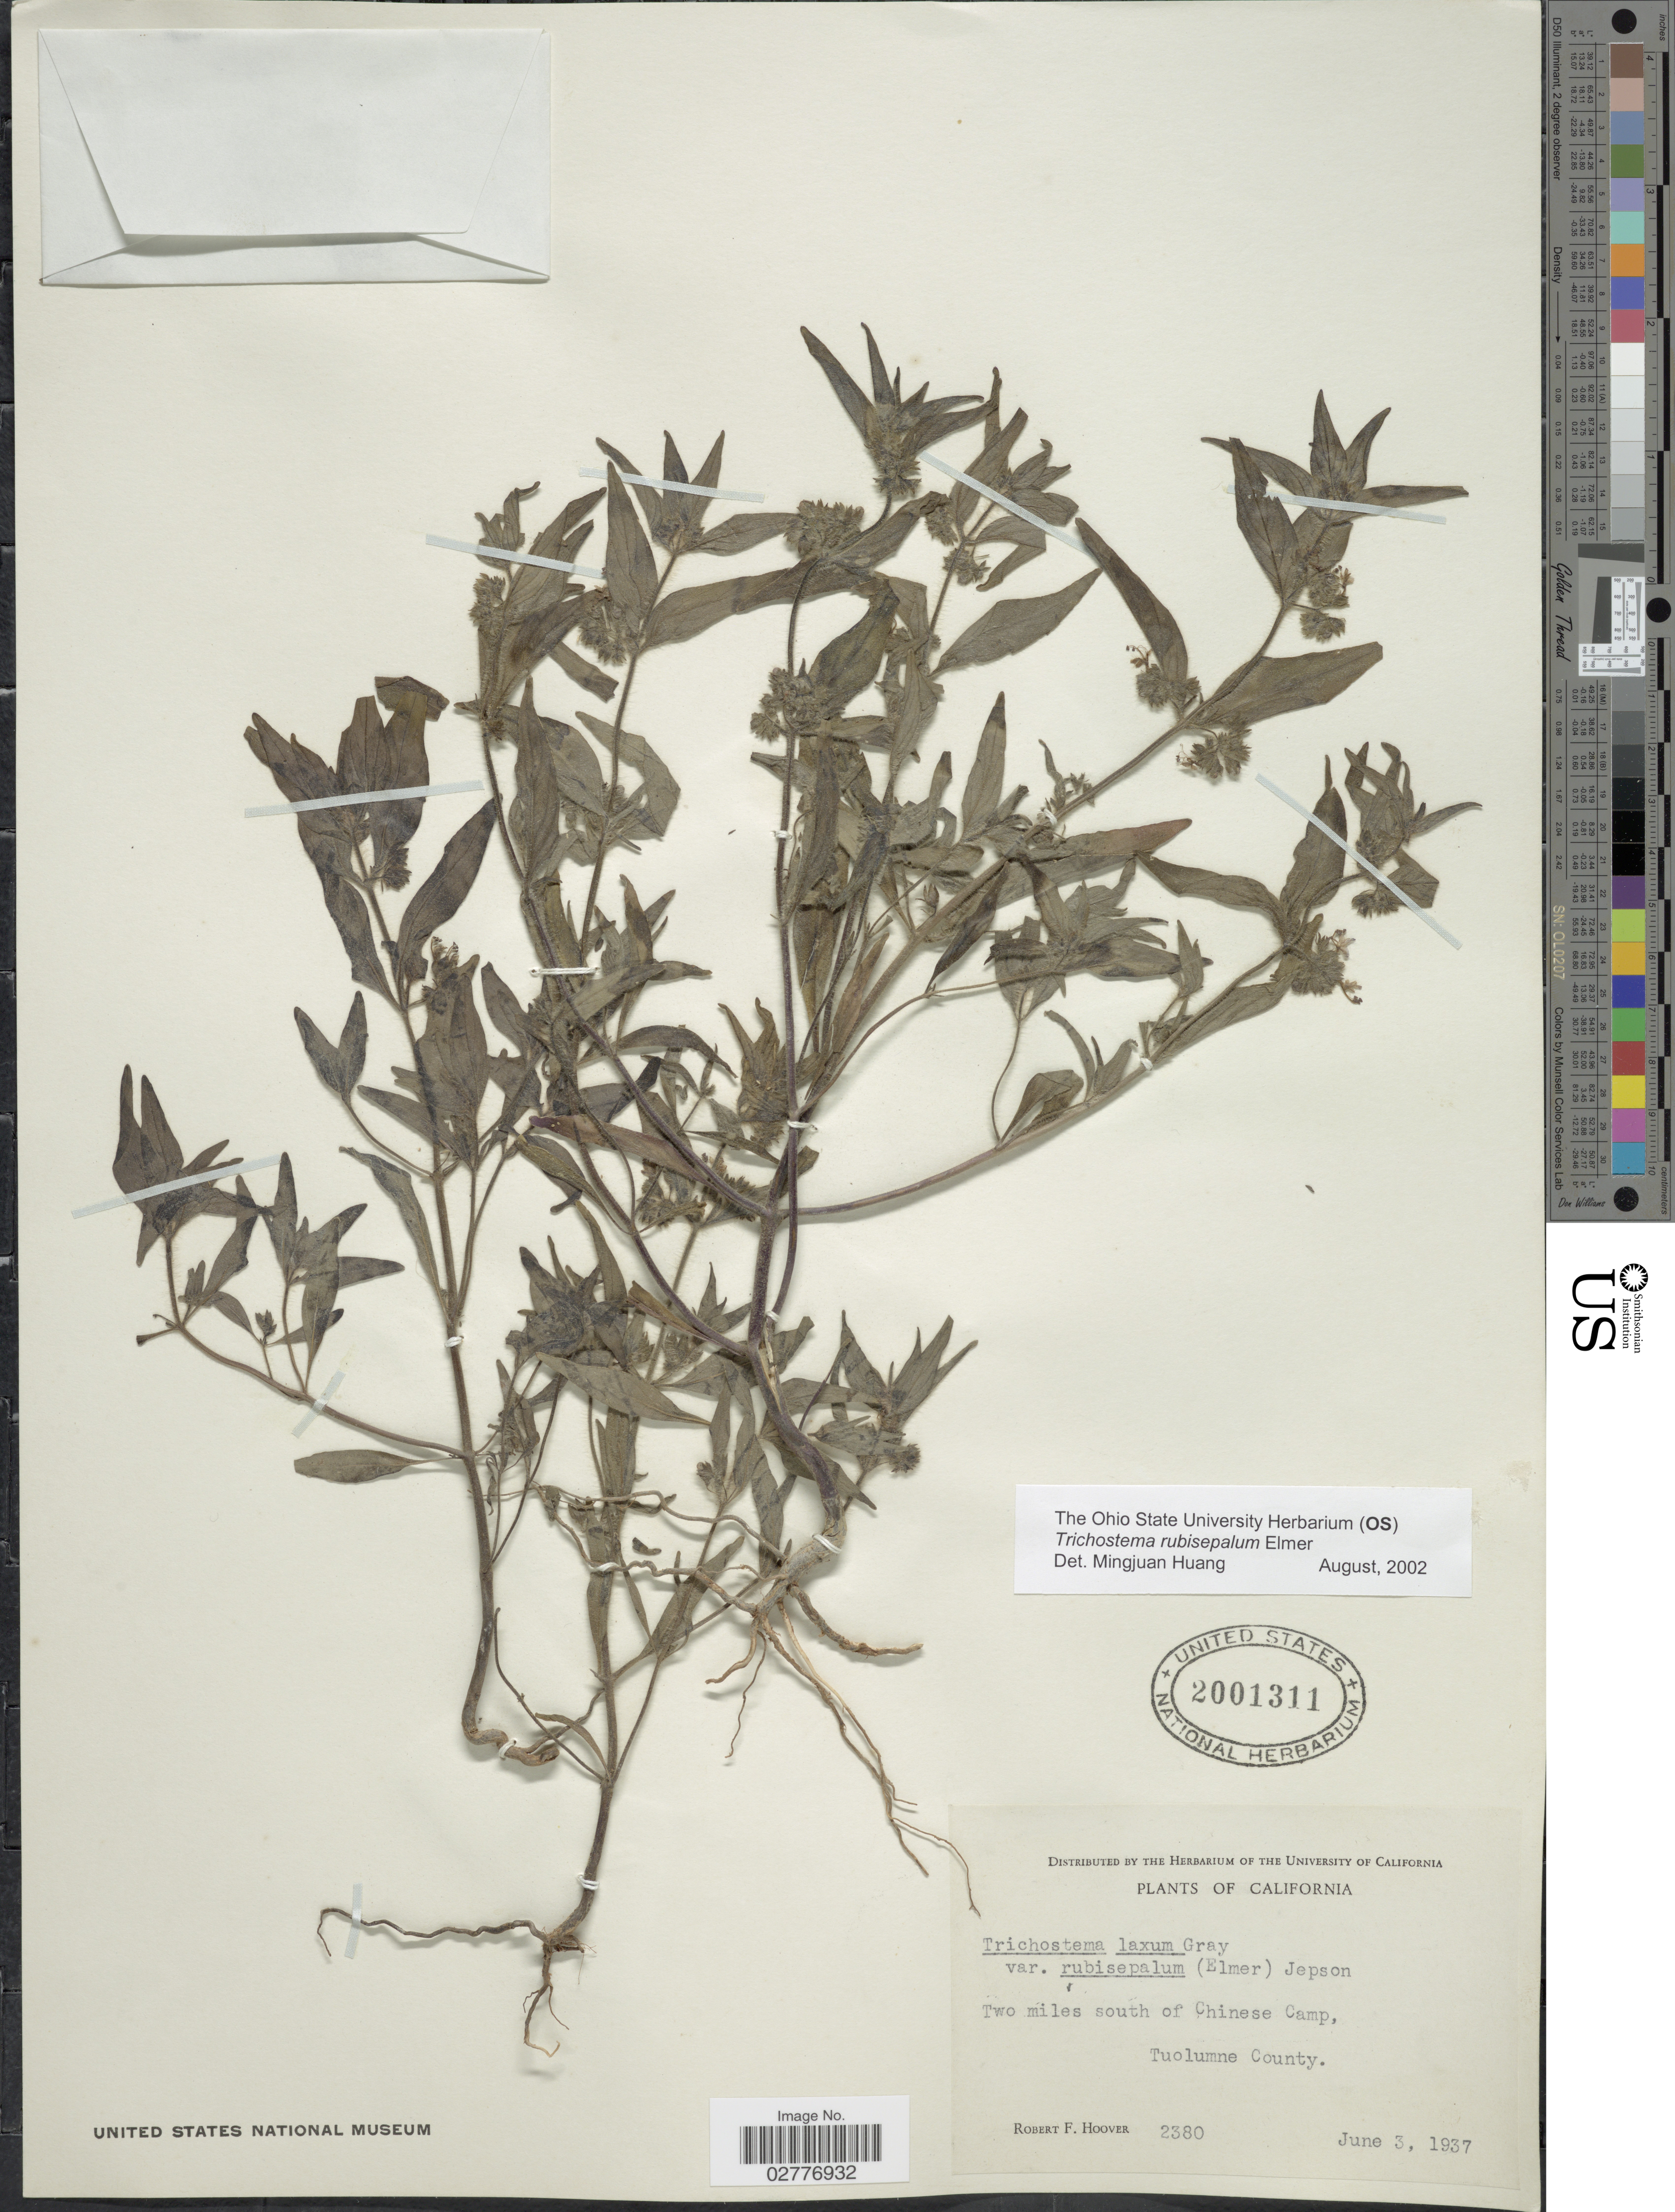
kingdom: Plantae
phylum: Tracheophyta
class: Magnoliopsida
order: Lamiales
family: Lamiaceae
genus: Trichostema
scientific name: Trichostema rubisepalum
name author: Elmer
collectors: R. F. Hoover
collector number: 2380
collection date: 1937-06-03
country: United States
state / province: California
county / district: Tuolumne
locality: Two miles south of Chinese Camp, Tuolumne County.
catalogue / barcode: US 2001311